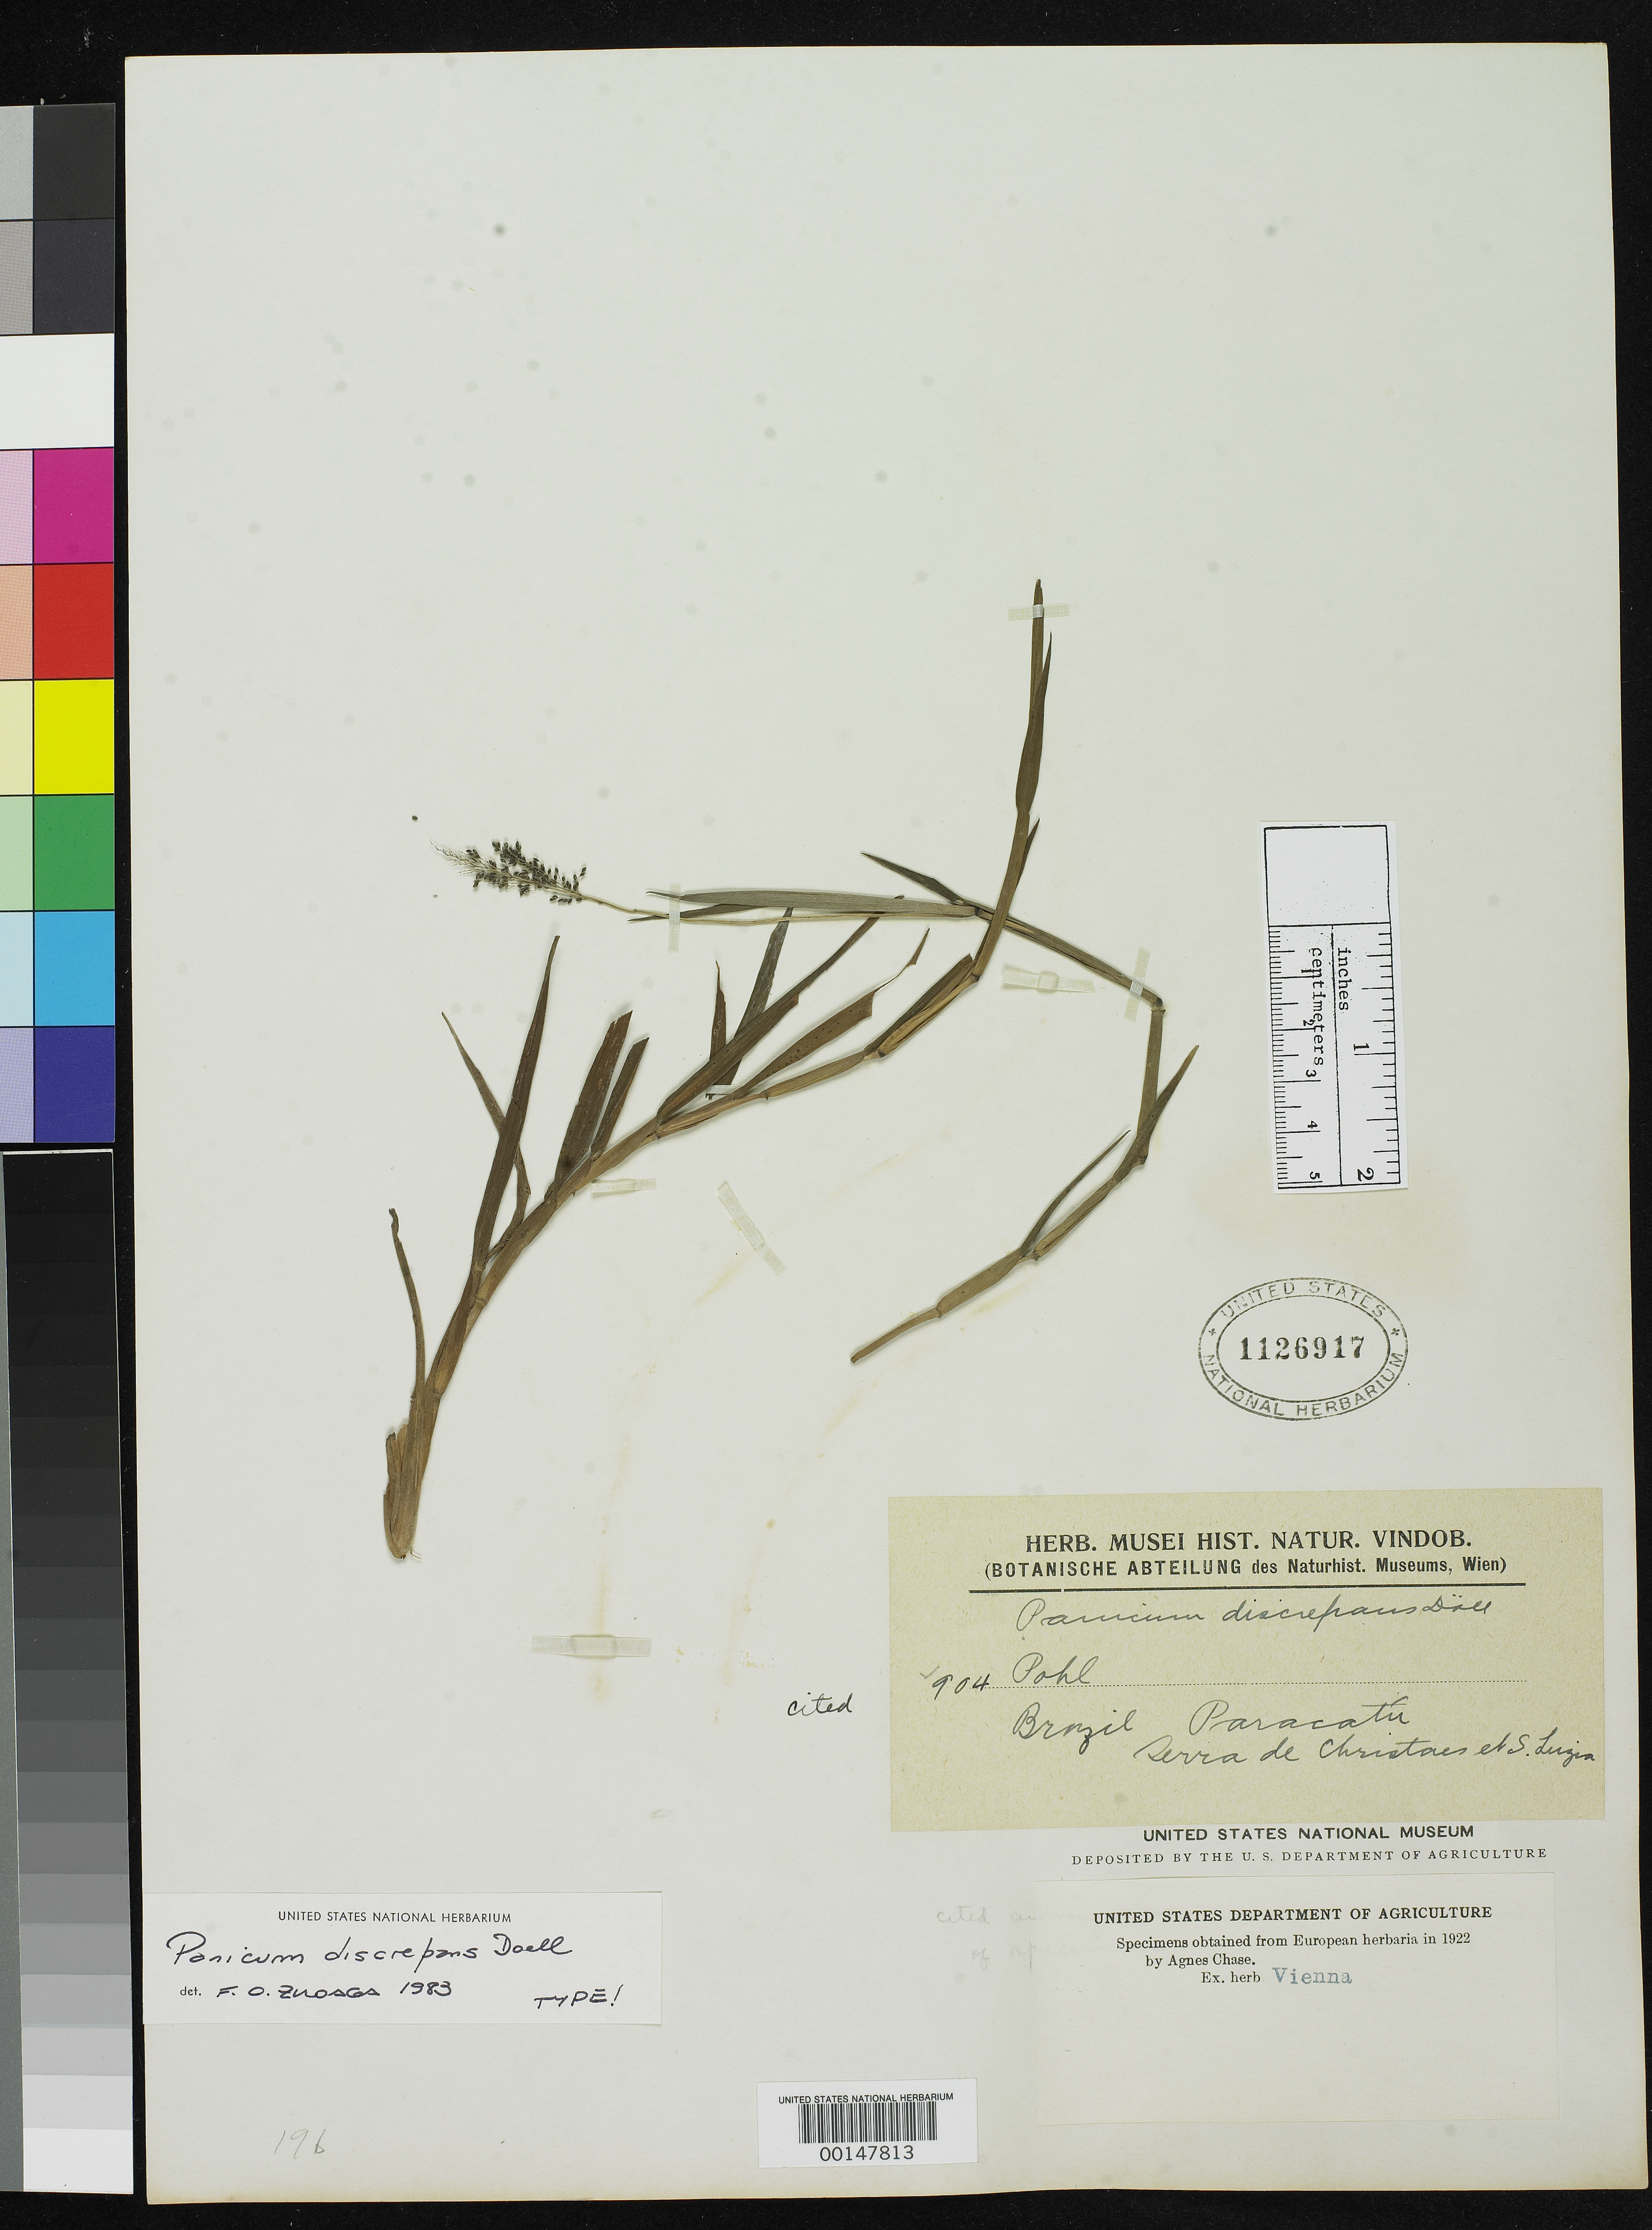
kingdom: Plantae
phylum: Tracheophyta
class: Liliopsida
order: Poales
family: Poaceae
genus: Panicum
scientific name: Panicum discrepans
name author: Döll in Mart.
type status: Isosyntype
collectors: J. B. E. Pohl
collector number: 904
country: Brazil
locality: Paracatu, Serra de Christaes et S. Luzia.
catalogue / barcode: US 1126917